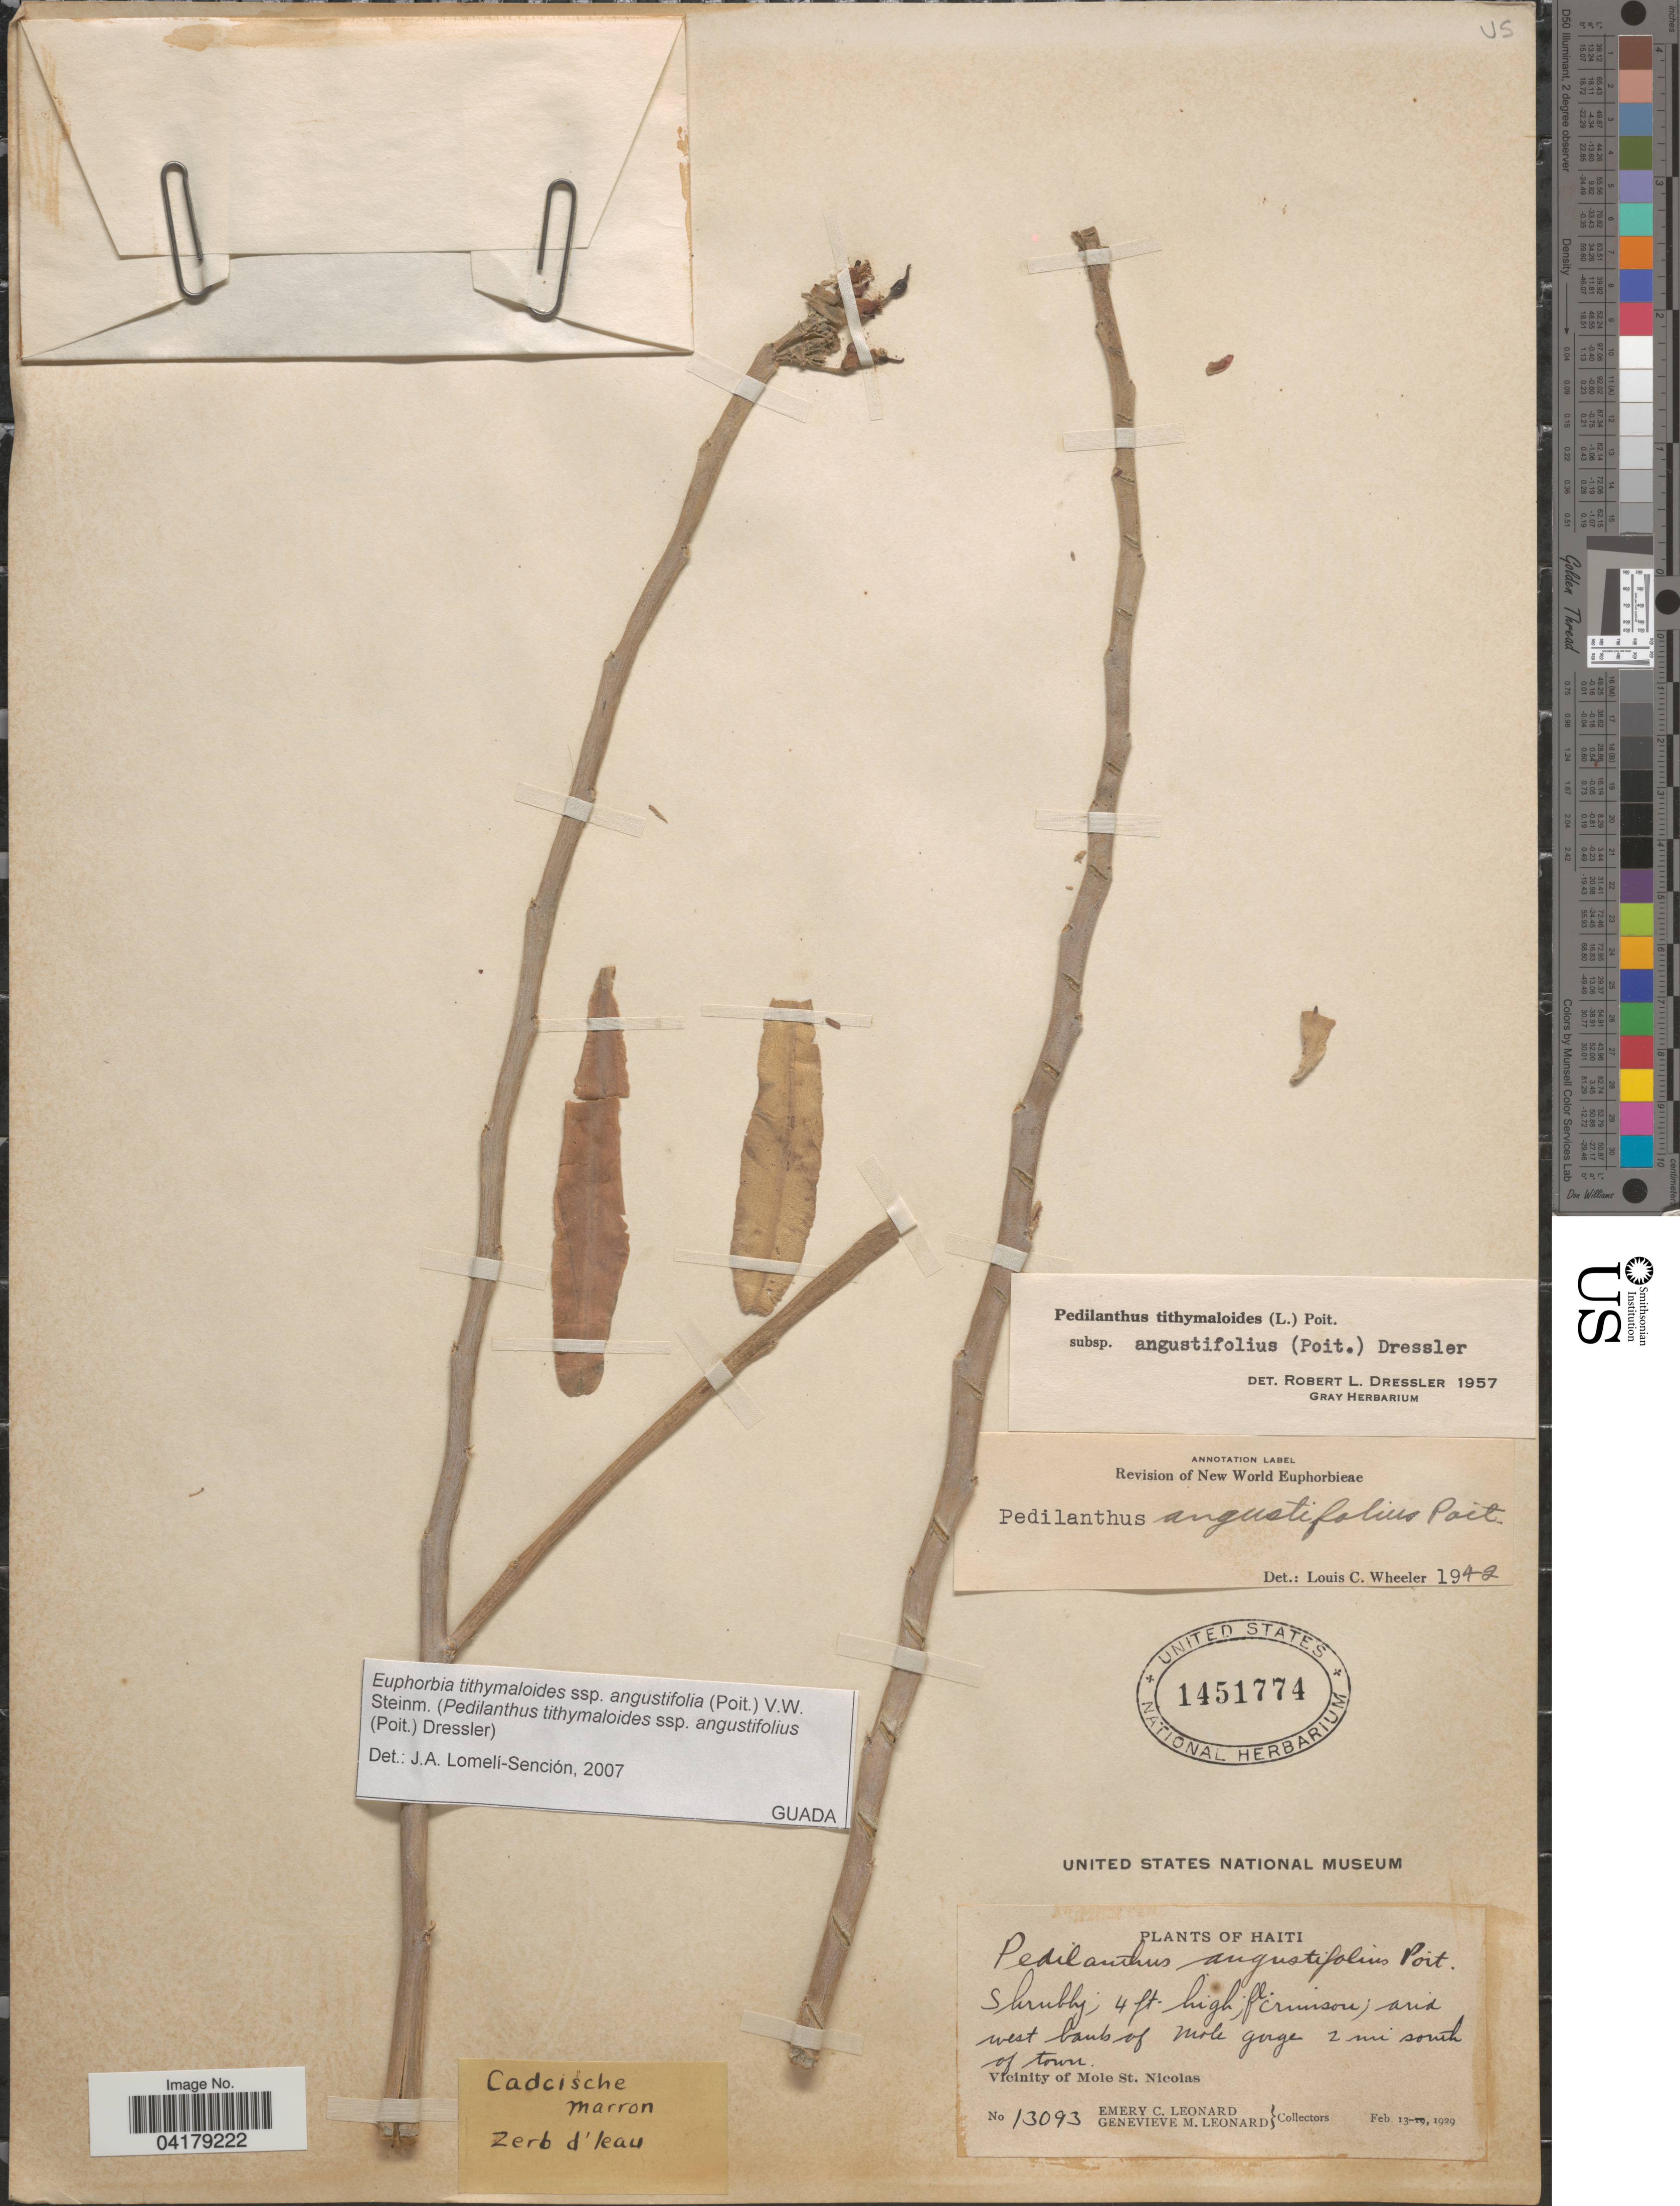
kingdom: Plantae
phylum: Tracheophyta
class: Magnoliopsida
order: Malpighiales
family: Euphorbiaceae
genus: Euphorbia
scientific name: Euphorbia tithymaloides subsp. angustifolia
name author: (Poit.) V.W. Steinm.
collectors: E. C. Leonard & G. M. Leonard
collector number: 13093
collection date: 1929-02-13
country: Haiti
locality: West banks of Mole gorge 2 mi south of town. Vicinity of Mole St. Nicolas.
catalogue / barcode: US 1451774